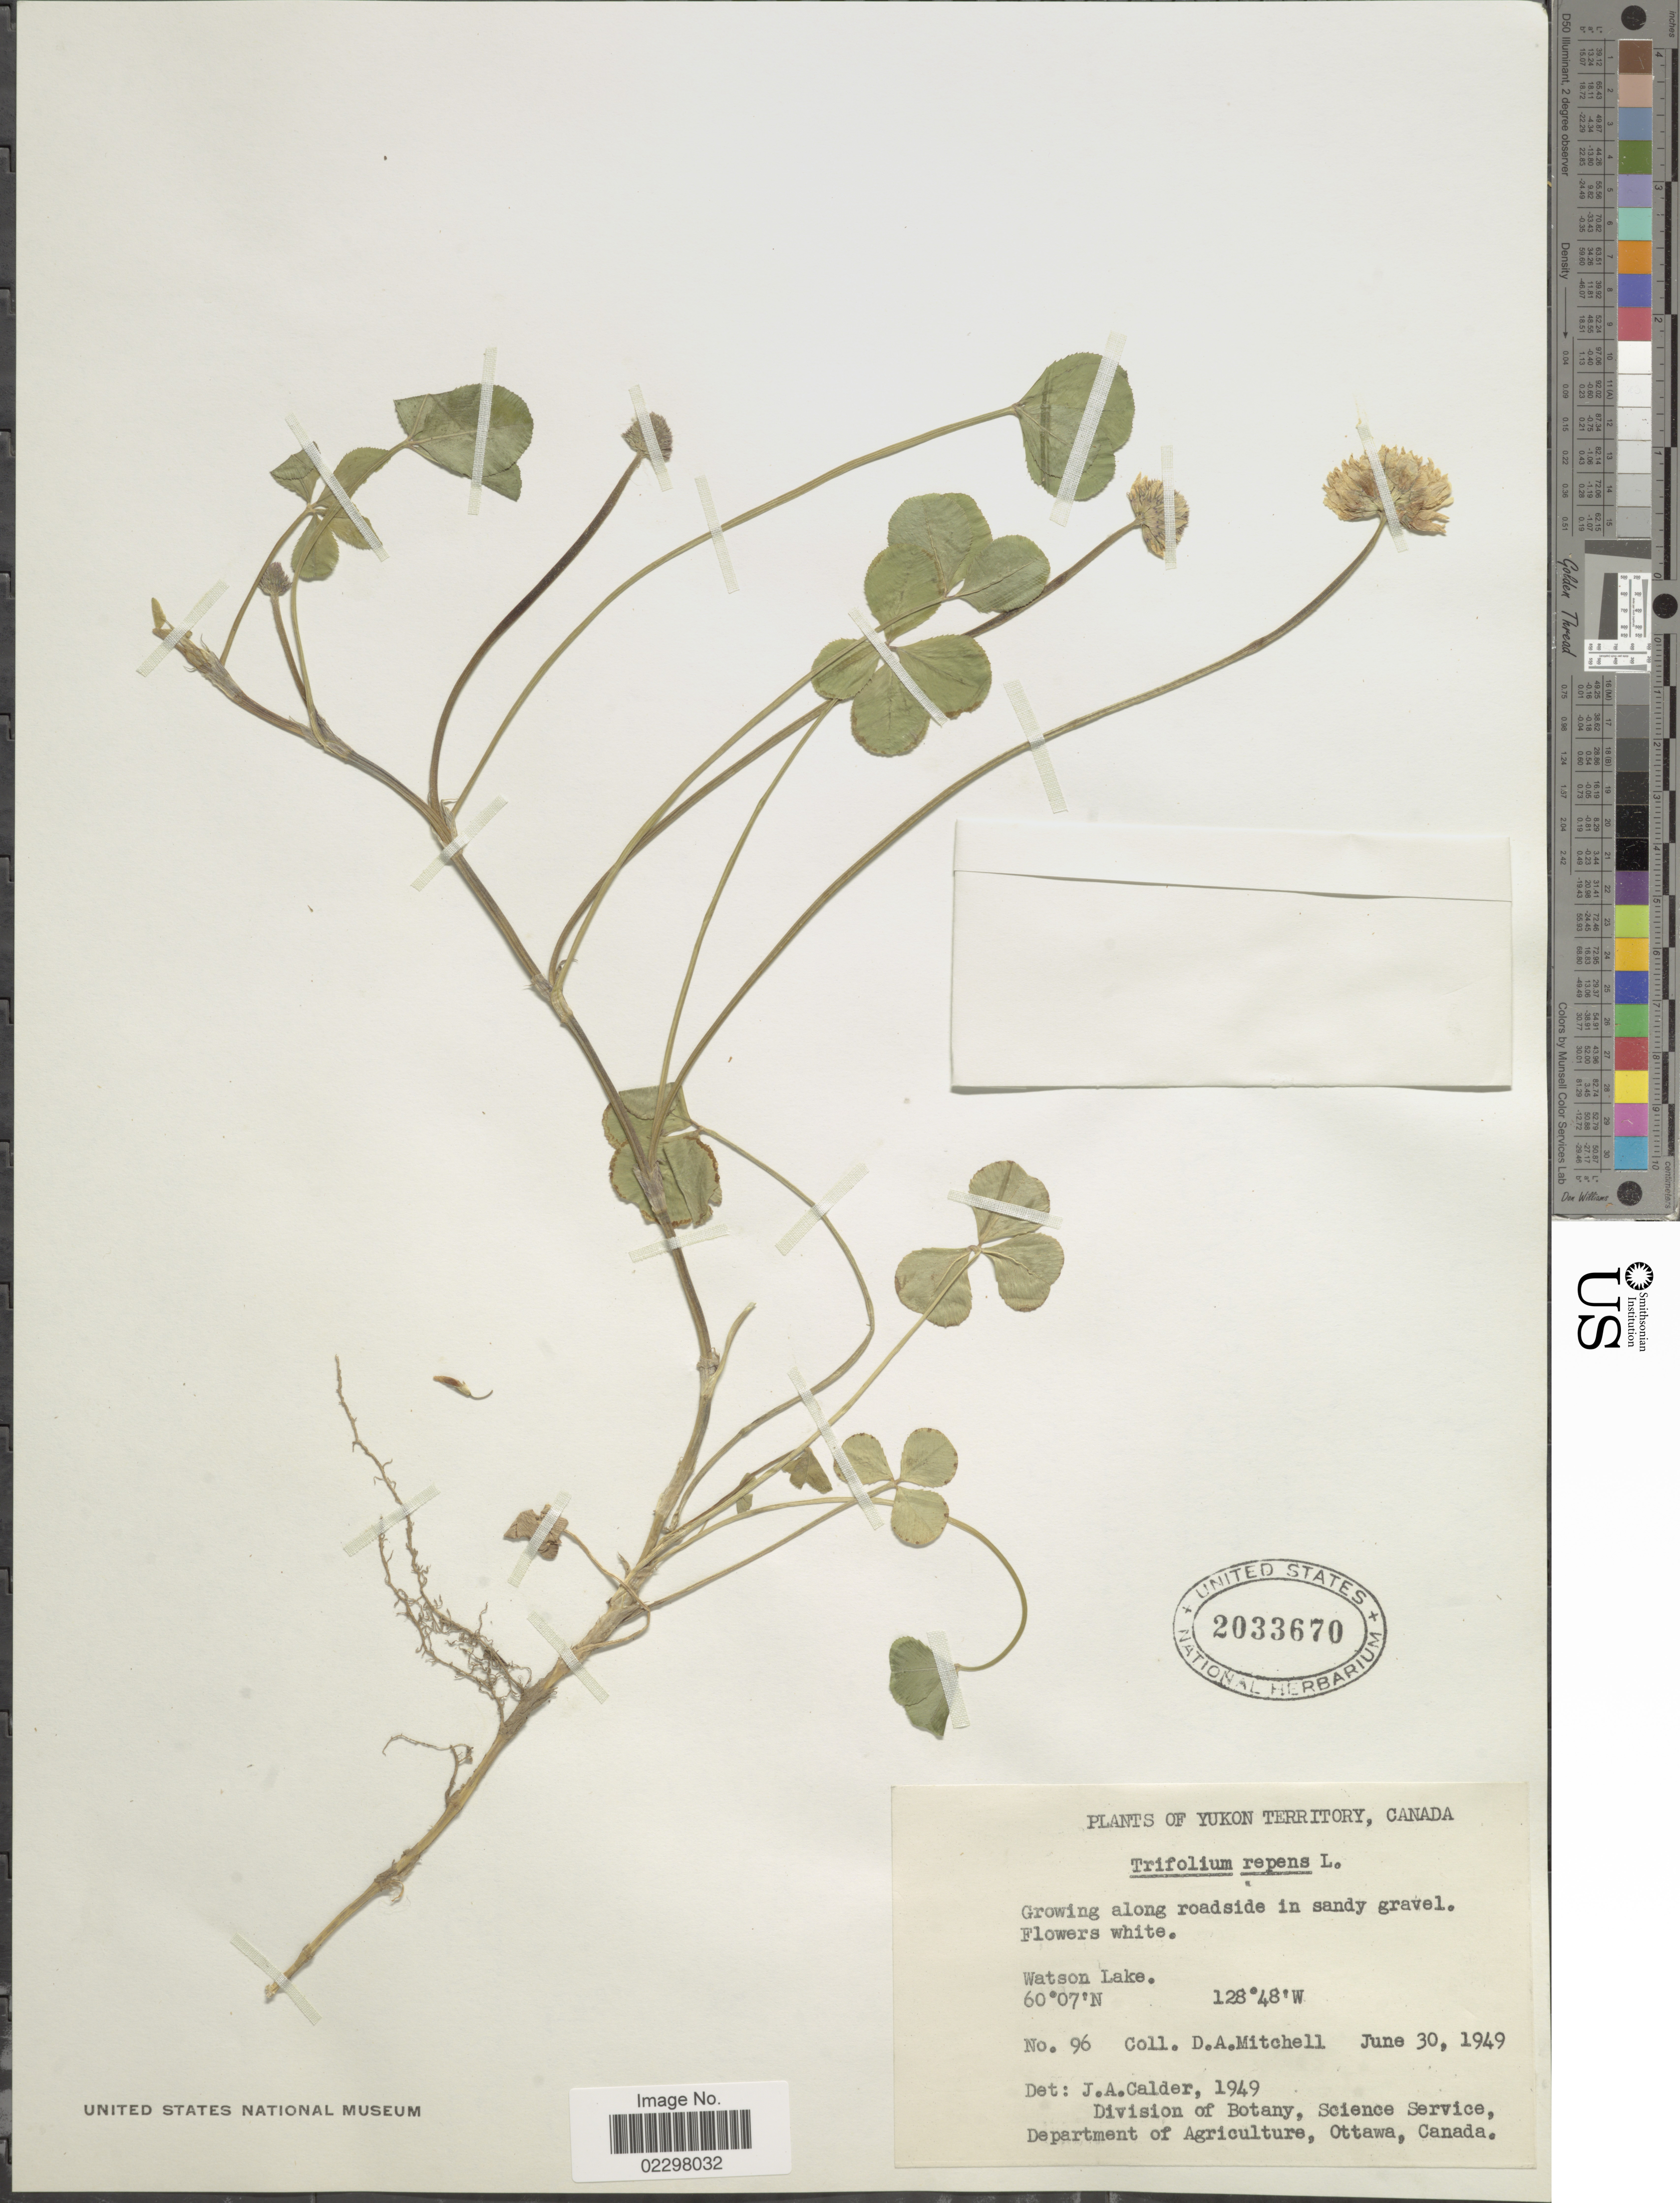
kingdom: Plantae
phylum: Tracheophyta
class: Magnoliopsida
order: Fabales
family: Fabaceae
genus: Trifolium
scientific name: Trifolium repens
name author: L.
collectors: D. Mitchell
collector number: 96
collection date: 1949-06-30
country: Canada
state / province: Yukon Territory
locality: Along roadside in sandy gravel, Watson Lake.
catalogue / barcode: US 2033670